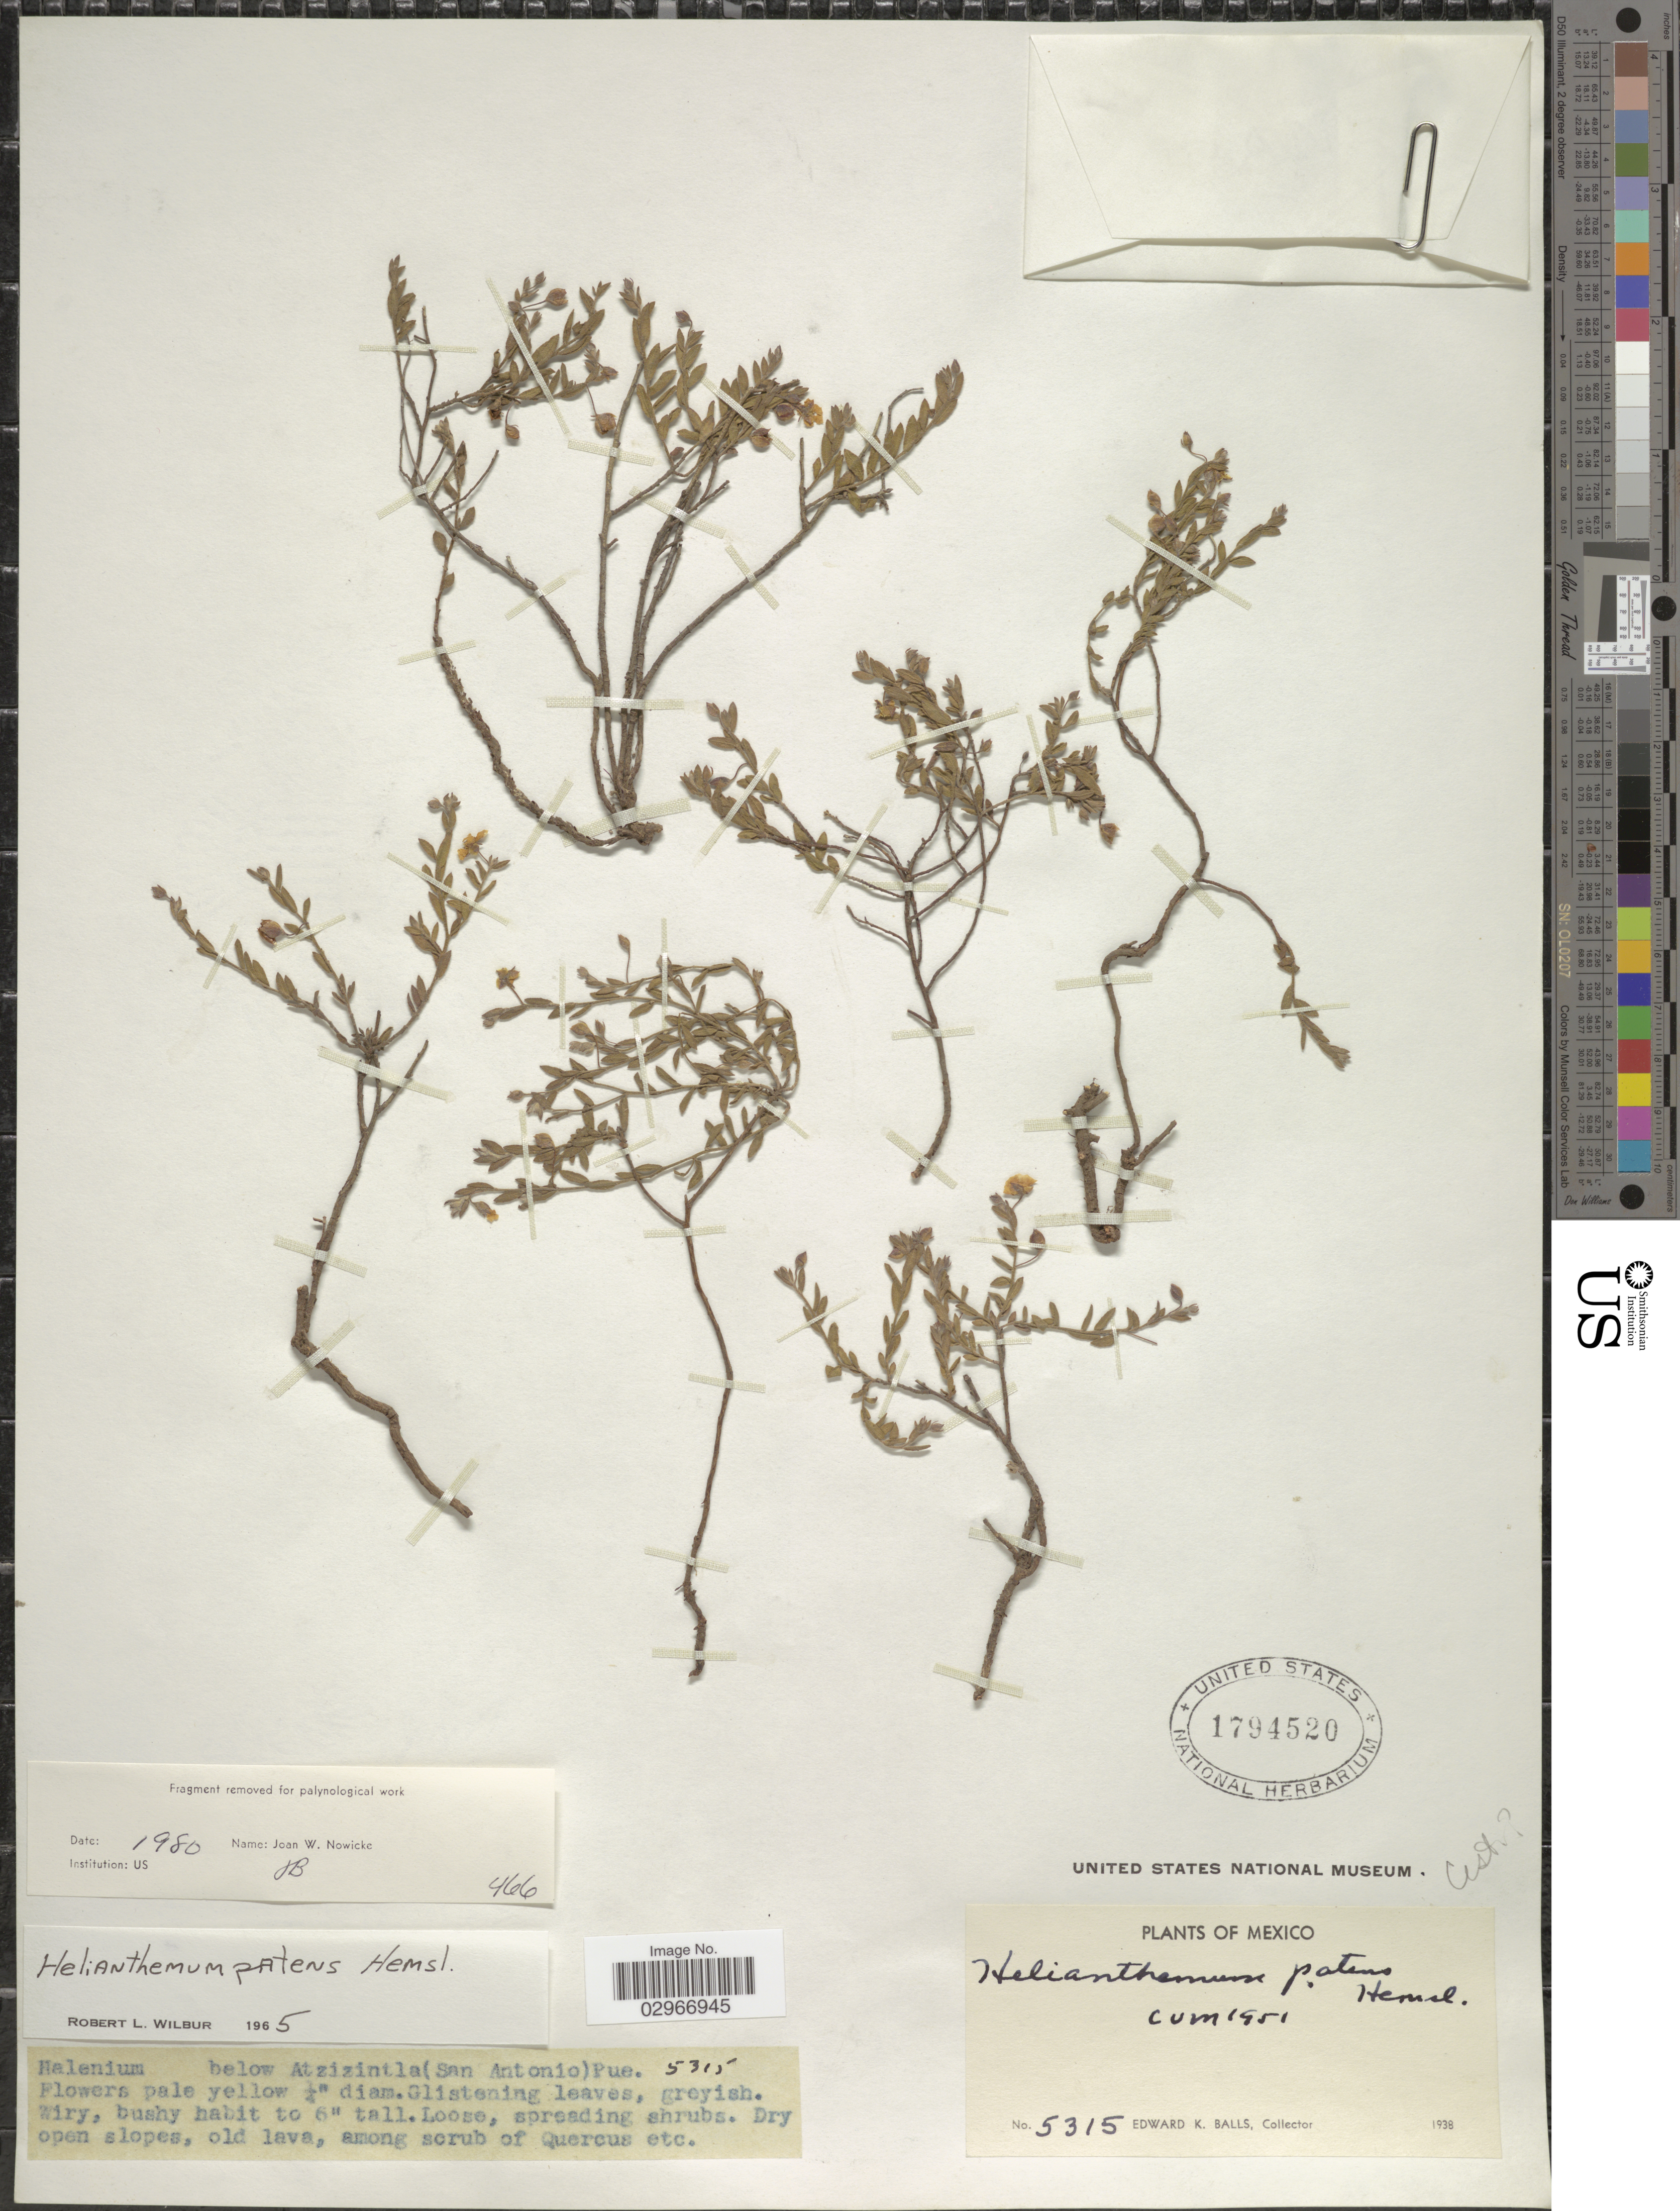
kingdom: Plantae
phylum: Tracheophyta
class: Magnoliopsida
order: Malvales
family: Cistaceae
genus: Helianthemum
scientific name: Helianthemum patens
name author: Hemsl.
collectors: E. K. Balls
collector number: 5315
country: Mexico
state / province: Puebla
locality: Below Atzizintla (San Antonio).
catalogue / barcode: US 1794520